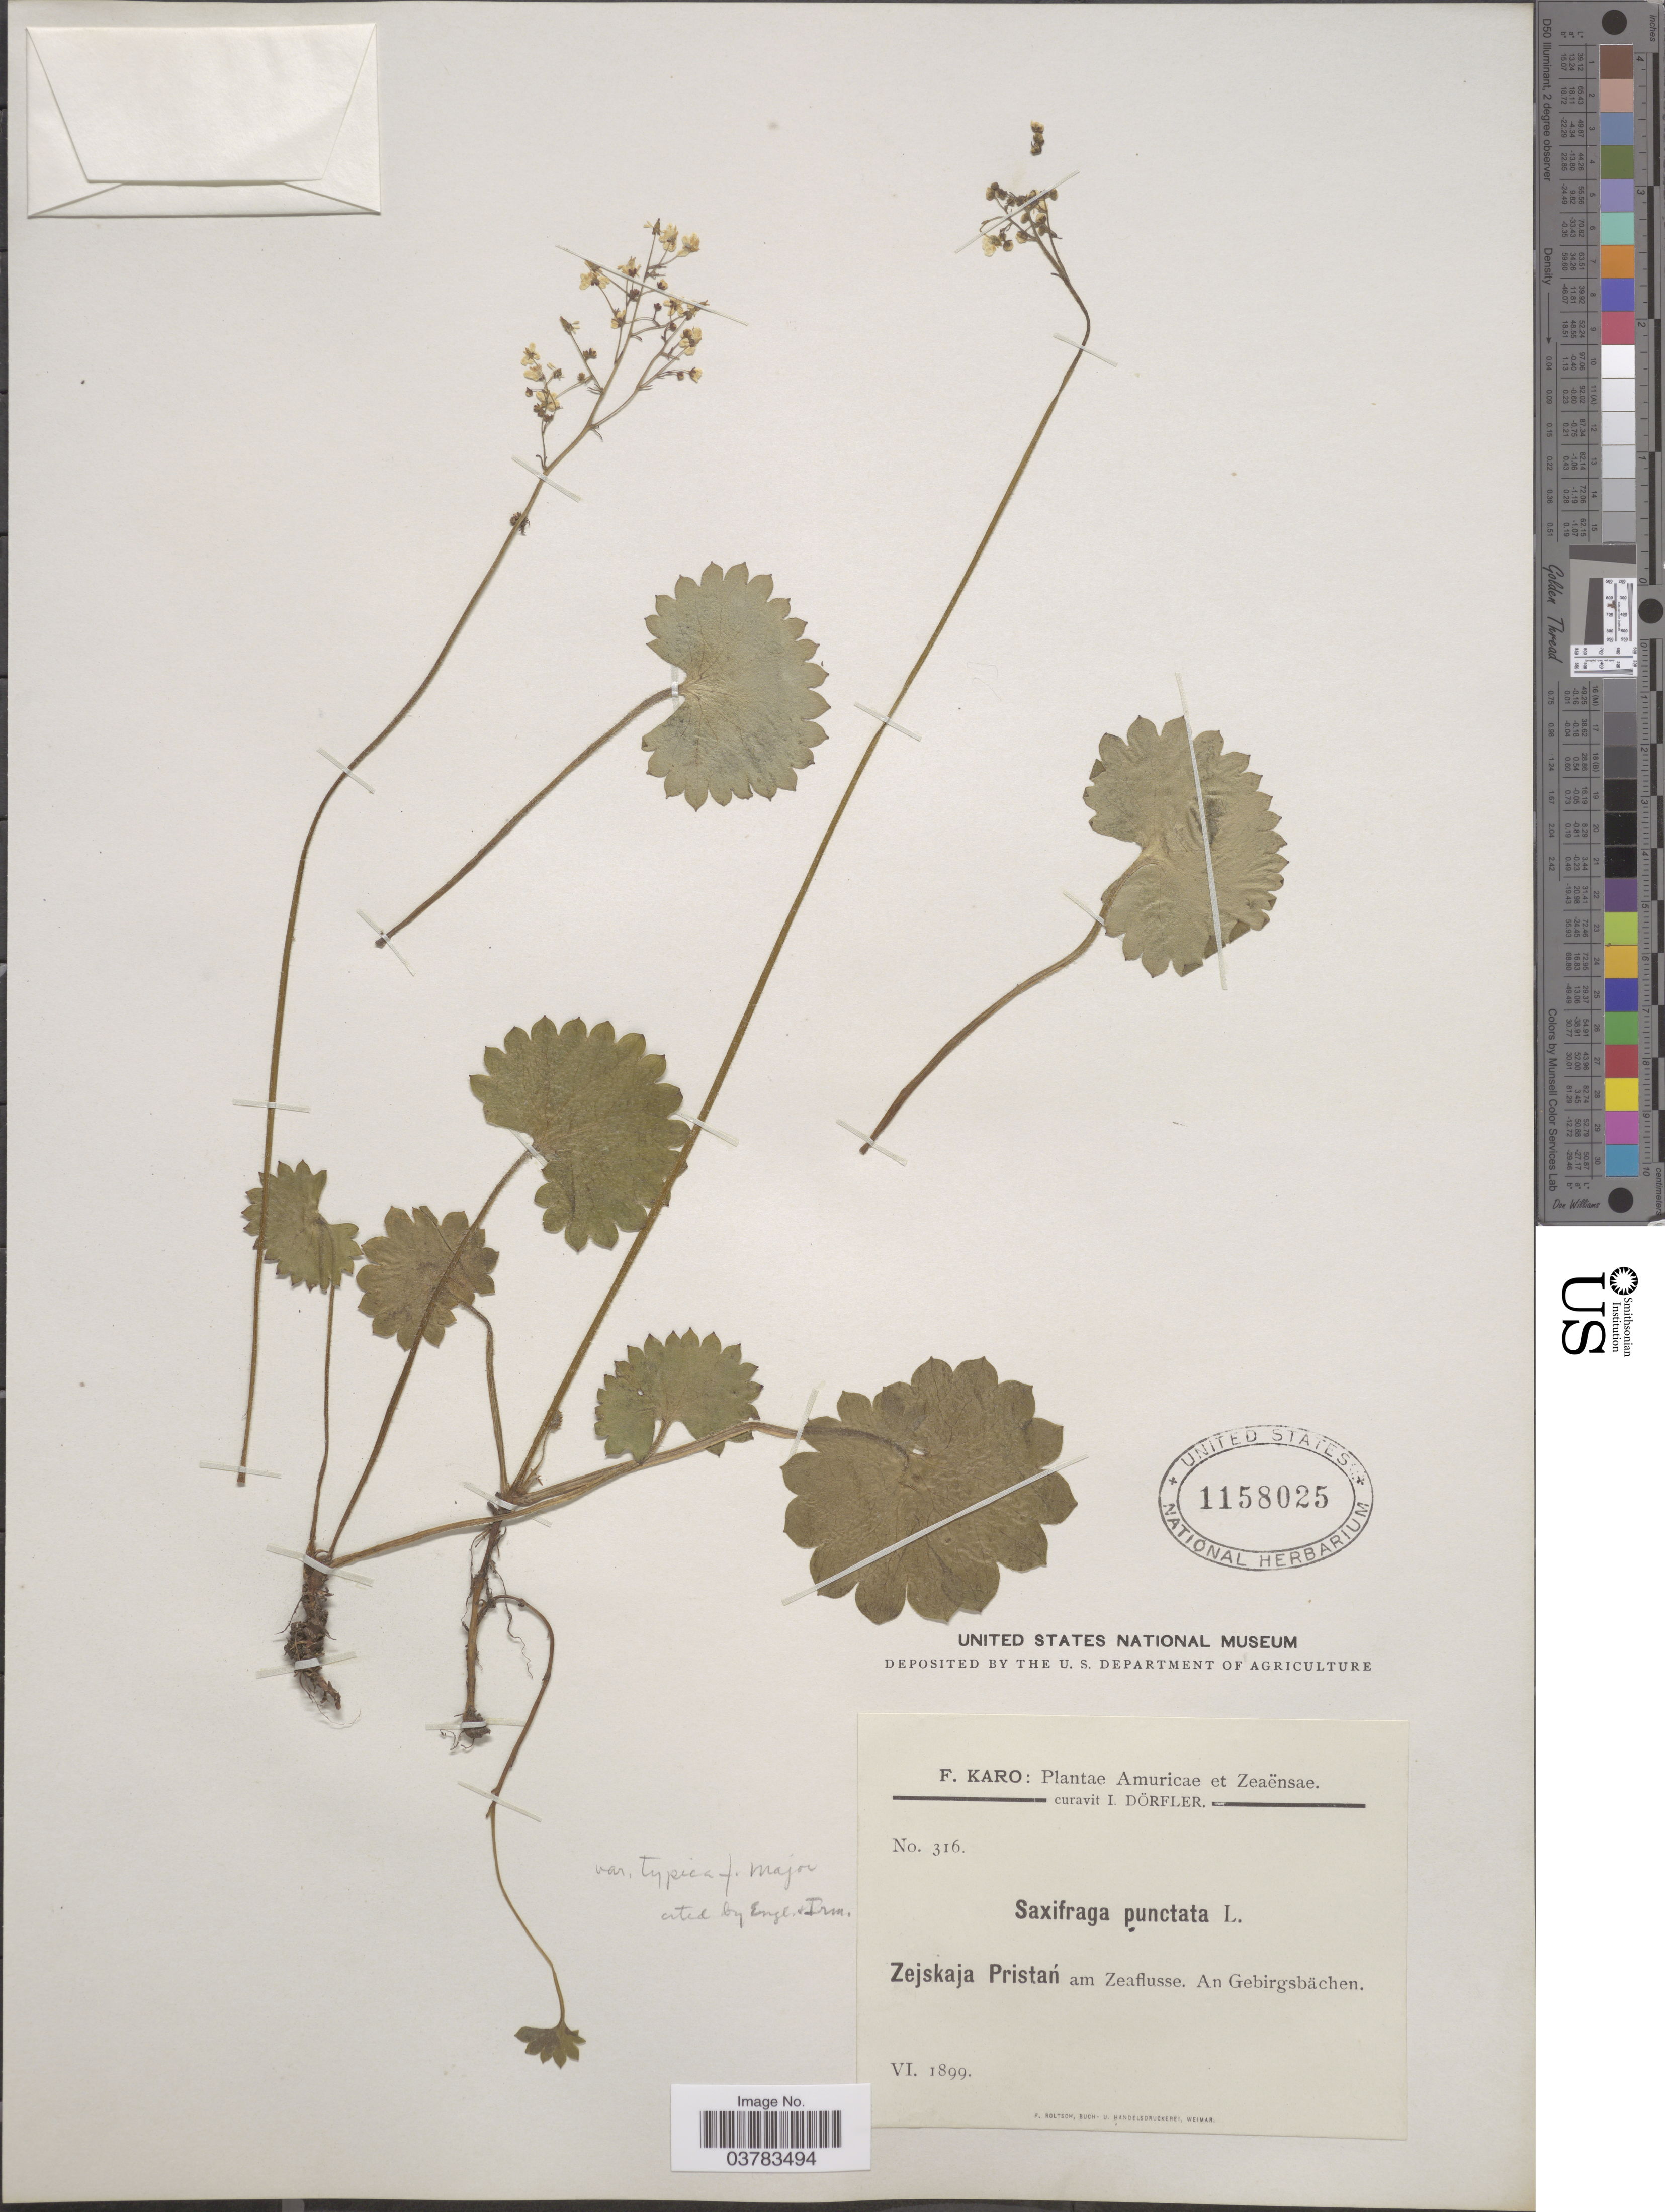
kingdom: Plantae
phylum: Tracheophyta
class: Magnoliopsida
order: Saxifragales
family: Saxifragaceae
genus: Micranthes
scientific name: Micranthes punctata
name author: (L.) Losinsk.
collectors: F. Karo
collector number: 316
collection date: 1899-06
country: Russian Federation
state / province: Amur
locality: Amuricae et Zeaënsae. Zejskaja Pristán am Zeaflusse. An Gebrigsbächen.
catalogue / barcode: US 1158025